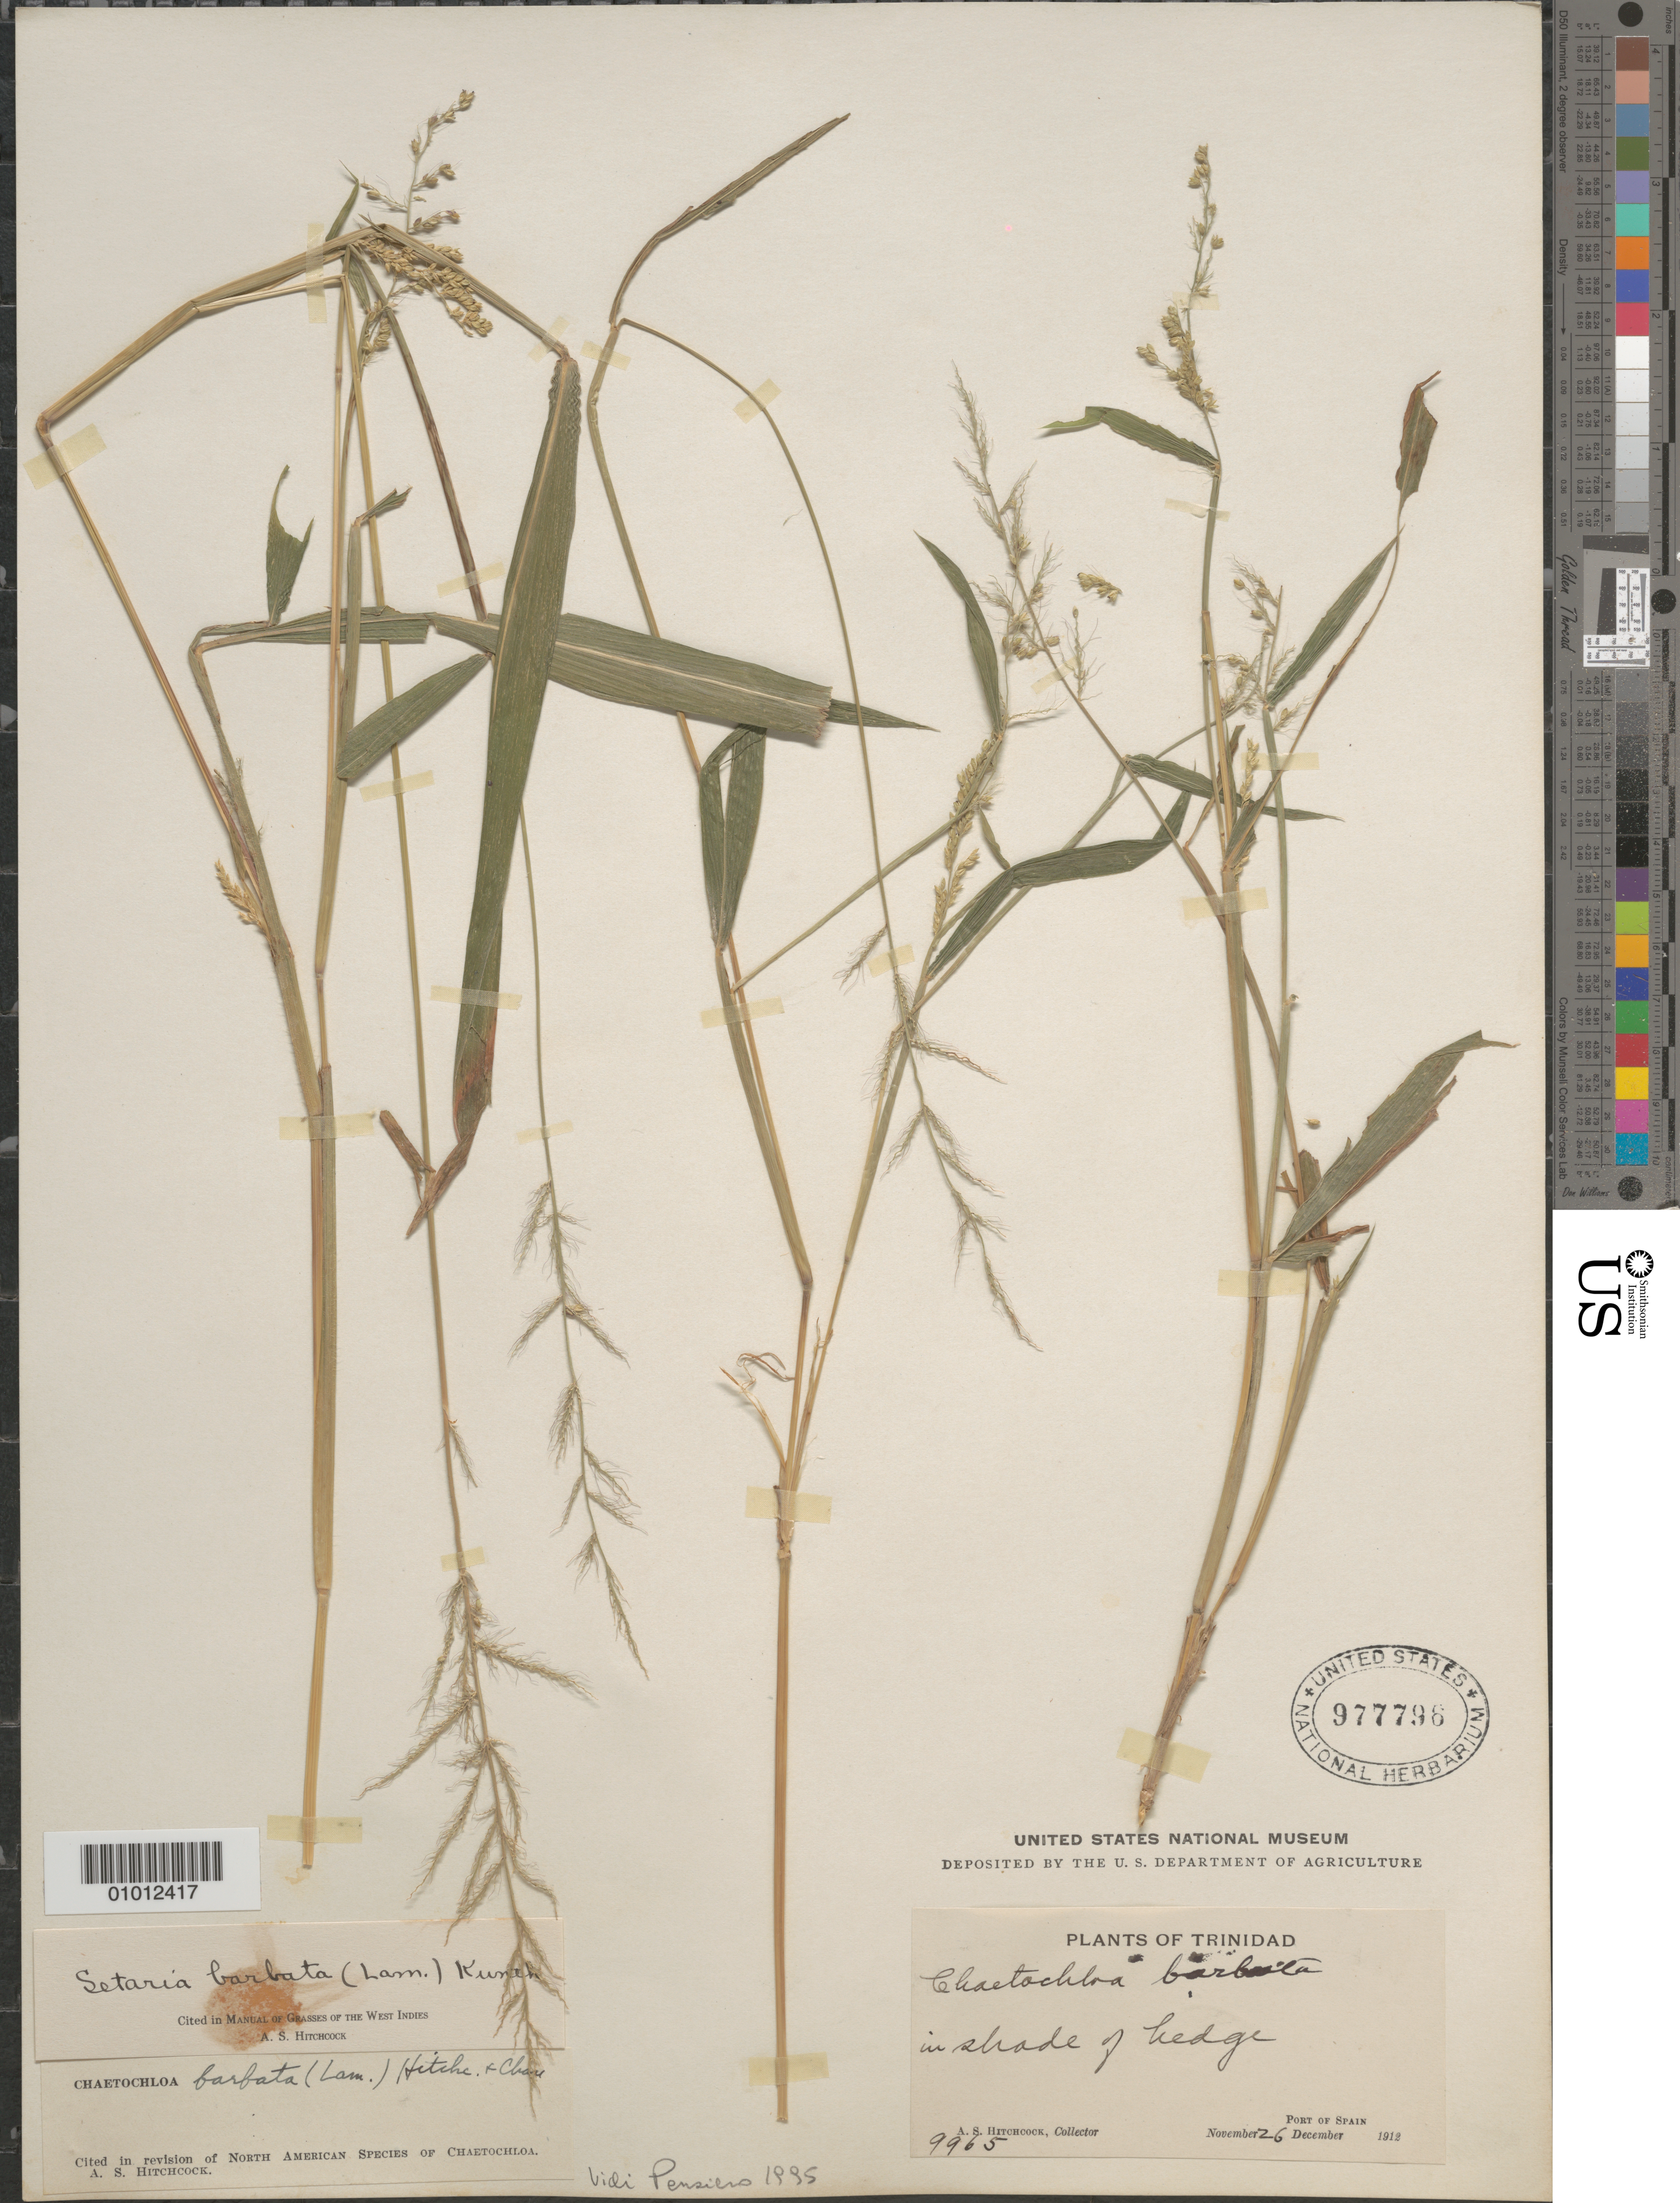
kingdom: Plantae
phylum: Tracheophyta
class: Liliopsida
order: Poales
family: Poaceae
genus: Setaria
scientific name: Setaria barbata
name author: (Lam.) Kunth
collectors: A. S. Hitchcock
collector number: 9965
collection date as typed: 26 Nov 1912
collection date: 1912-11-26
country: Trinidad and Tobago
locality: Port of Spain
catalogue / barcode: US 977796